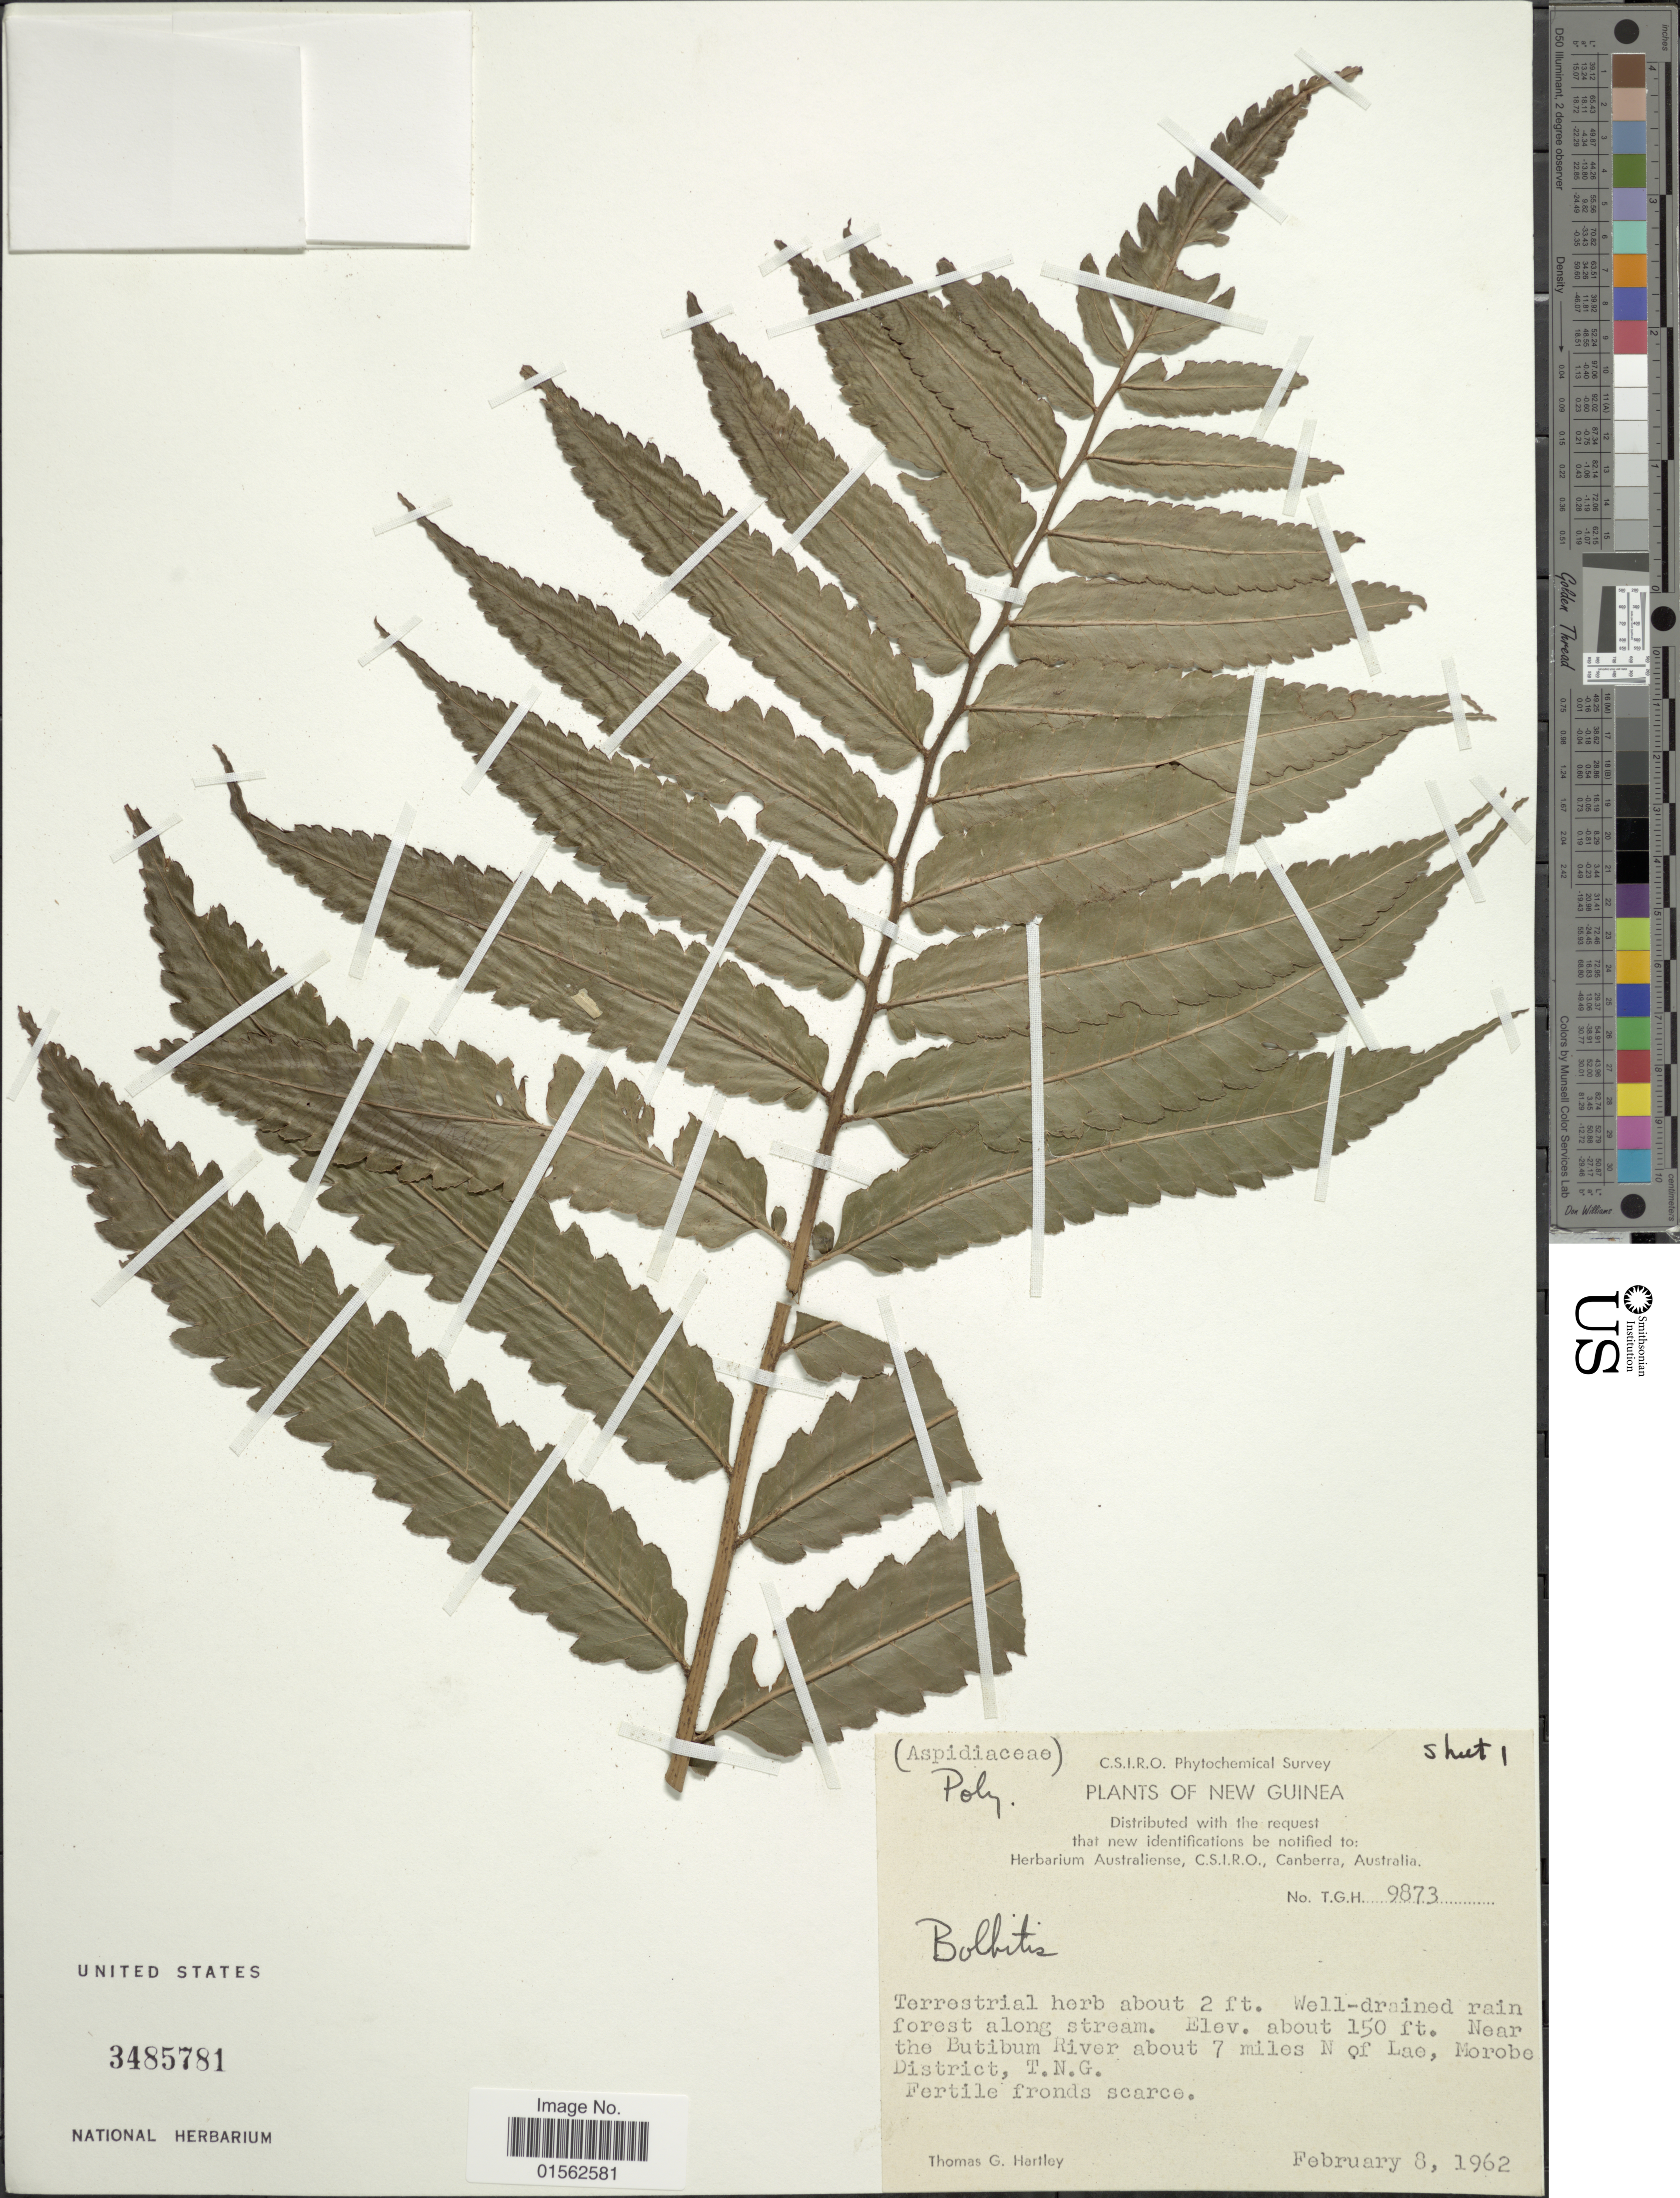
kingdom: Plantae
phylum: Tracheophyta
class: Polypodiopsida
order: Polypodiales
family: Dryopteridaceae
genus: Bolbitis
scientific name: Bolbitis sp.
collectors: T. G. Hartley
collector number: TGH9873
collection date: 1962-02-08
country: Papua New Guinea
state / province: Morobe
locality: New Guinea, near the Butibum river about 7 miles N of Lae, Morobe District, T. N. G.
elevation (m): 46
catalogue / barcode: US 3485781